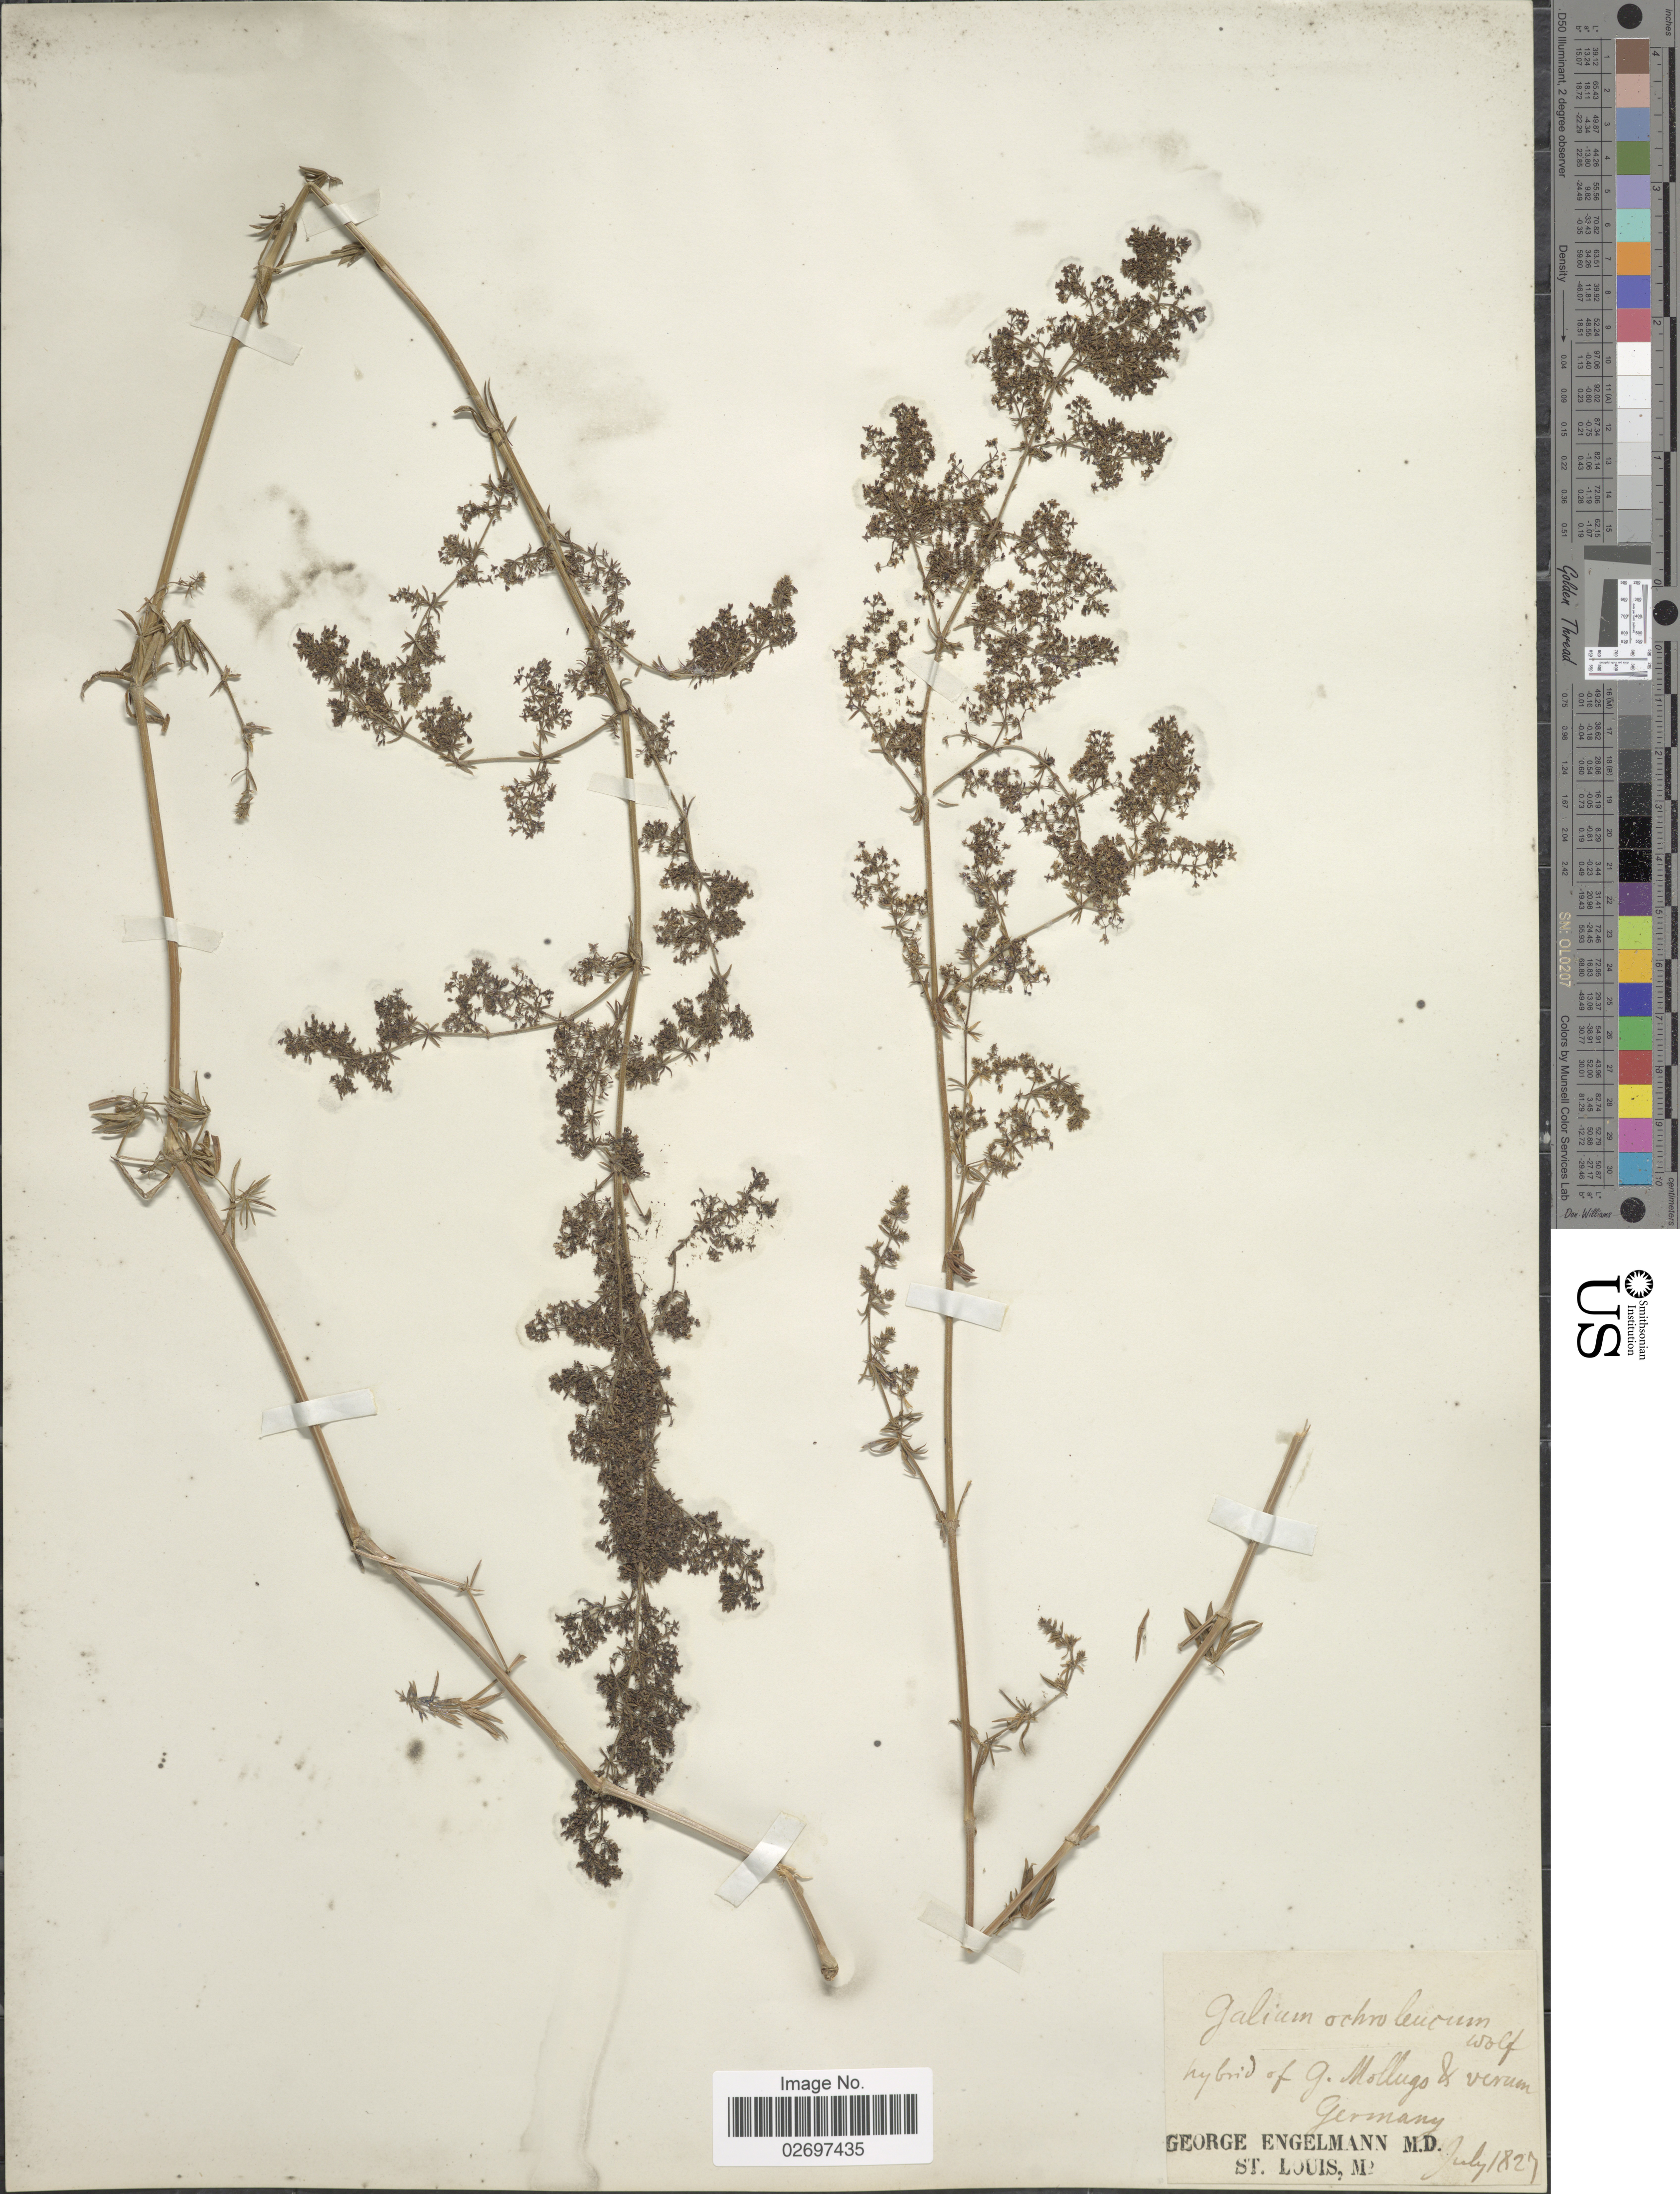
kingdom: Plantae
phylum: Tracheophyta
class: Magnoliopsida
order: Gentianales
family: Rubiaceae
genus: Galium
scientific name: Galium ochroleucum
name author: Wolf ex Schweigg. & Körte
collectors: G. Engelmann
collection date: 1827-07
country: Germany